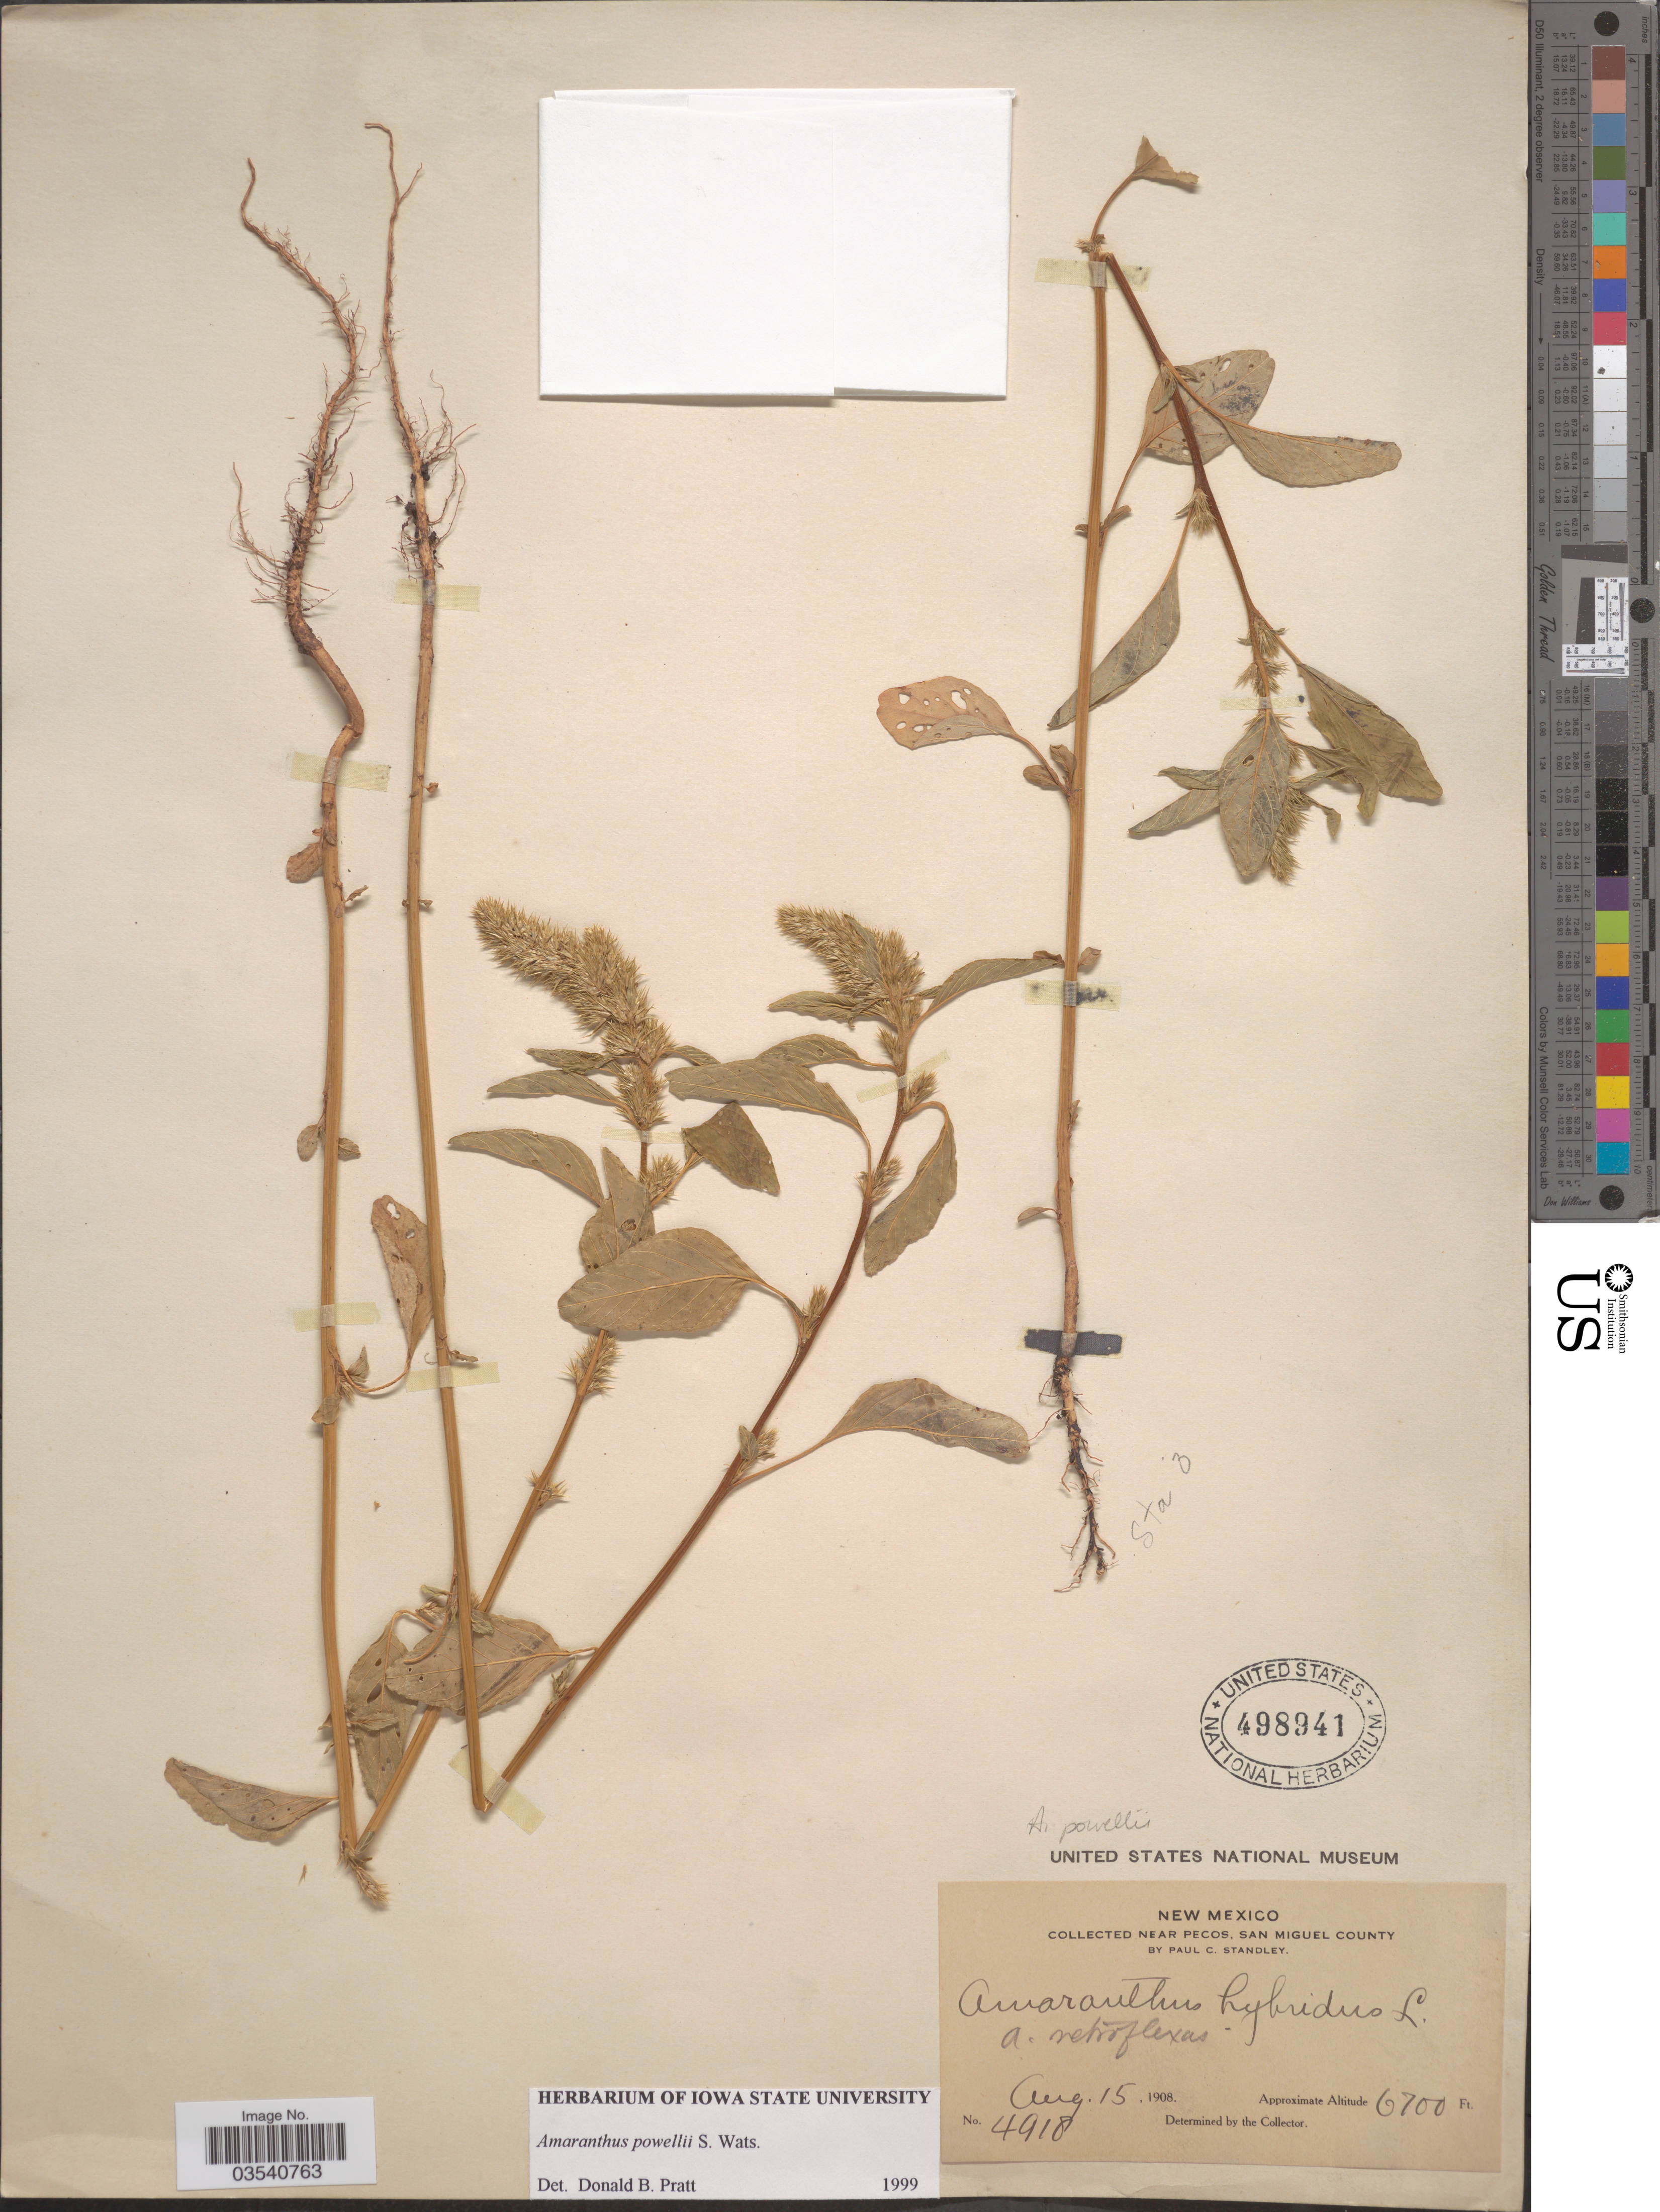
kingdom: Plantae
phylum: Tracheophyta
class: Magnoliopsida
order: Caryophyllales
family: Amaranthaceae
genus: Amaranthus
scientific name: Amaranthus powellii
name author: S. Watson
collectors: P. C. Standley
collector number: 4918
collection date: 1908-08-15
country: United States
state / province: New Mexico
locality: Near Pecos, San Miguel County.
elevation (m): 2042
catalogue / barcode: US 498941